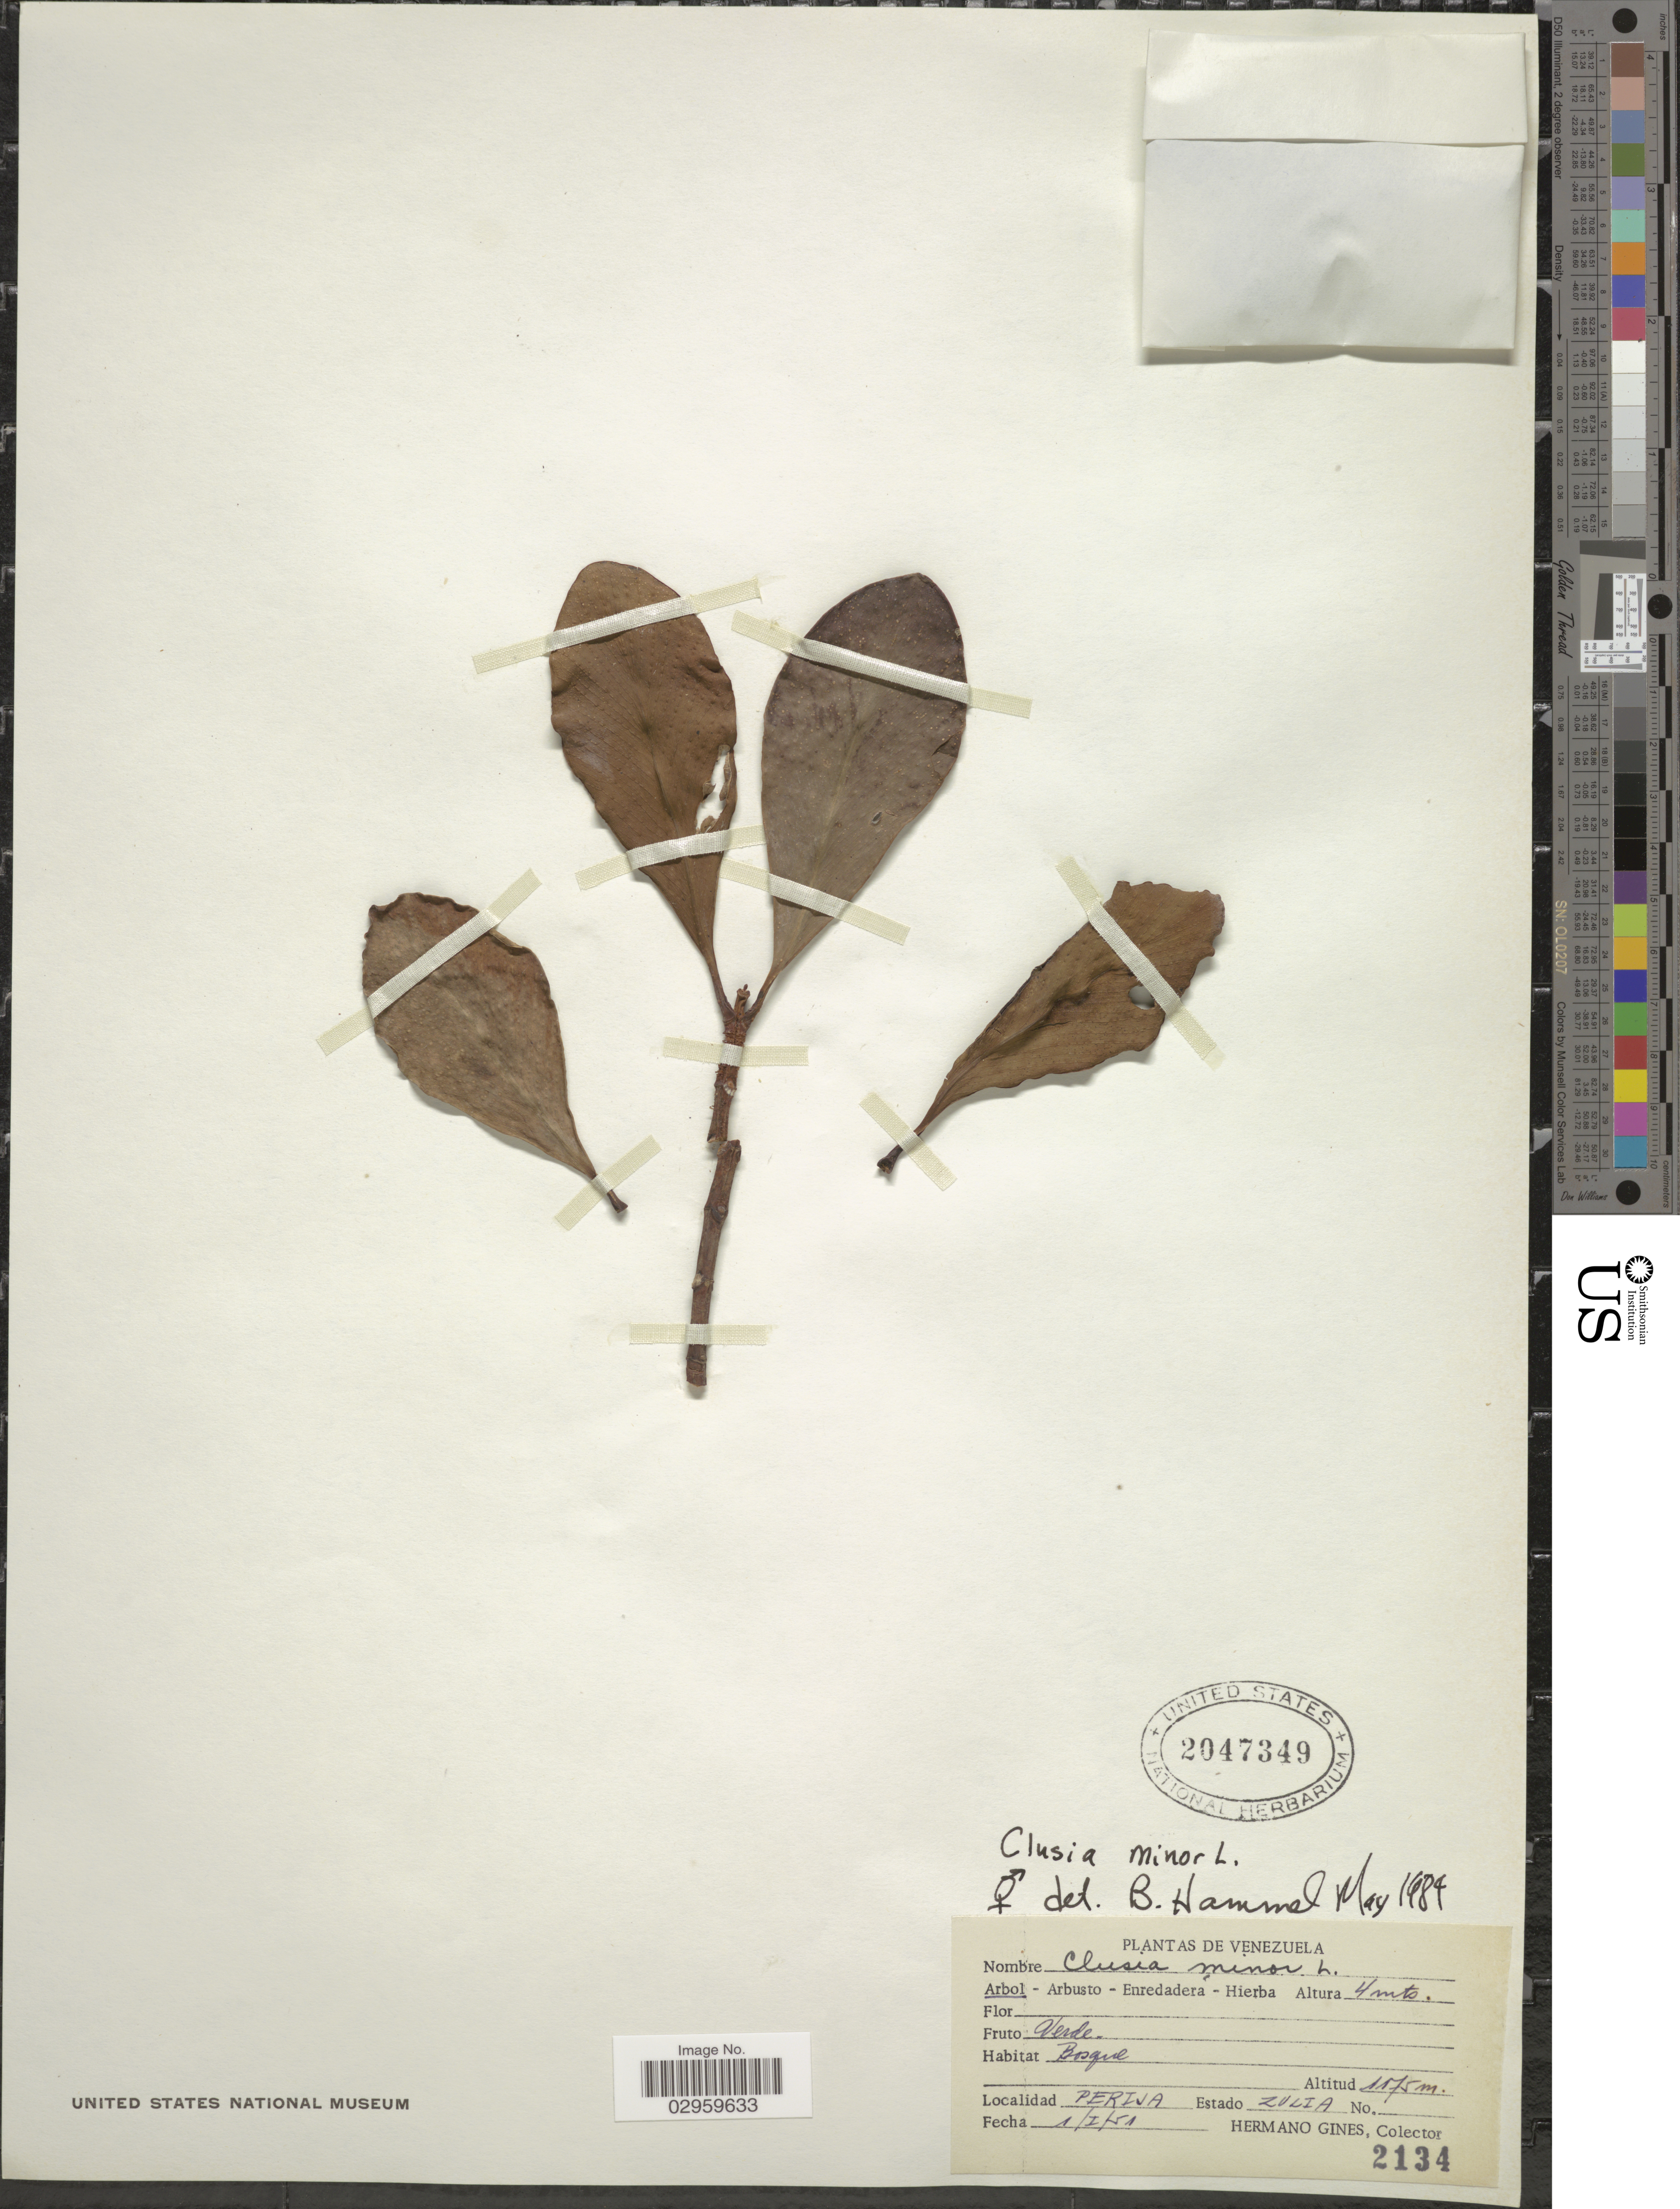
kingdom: Plantae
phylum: Tracheophyta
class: Magnoliopsida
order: Malpighiales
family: Clusiaceae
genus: Clusia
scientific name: Clusia minor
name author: L.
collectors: Bro. Gines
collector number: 2134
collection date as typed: Transcribed d/m/y: 1/1/51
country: Venezuela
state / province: Zulia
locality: Perija.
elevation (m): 1175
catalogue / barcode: US 2047349